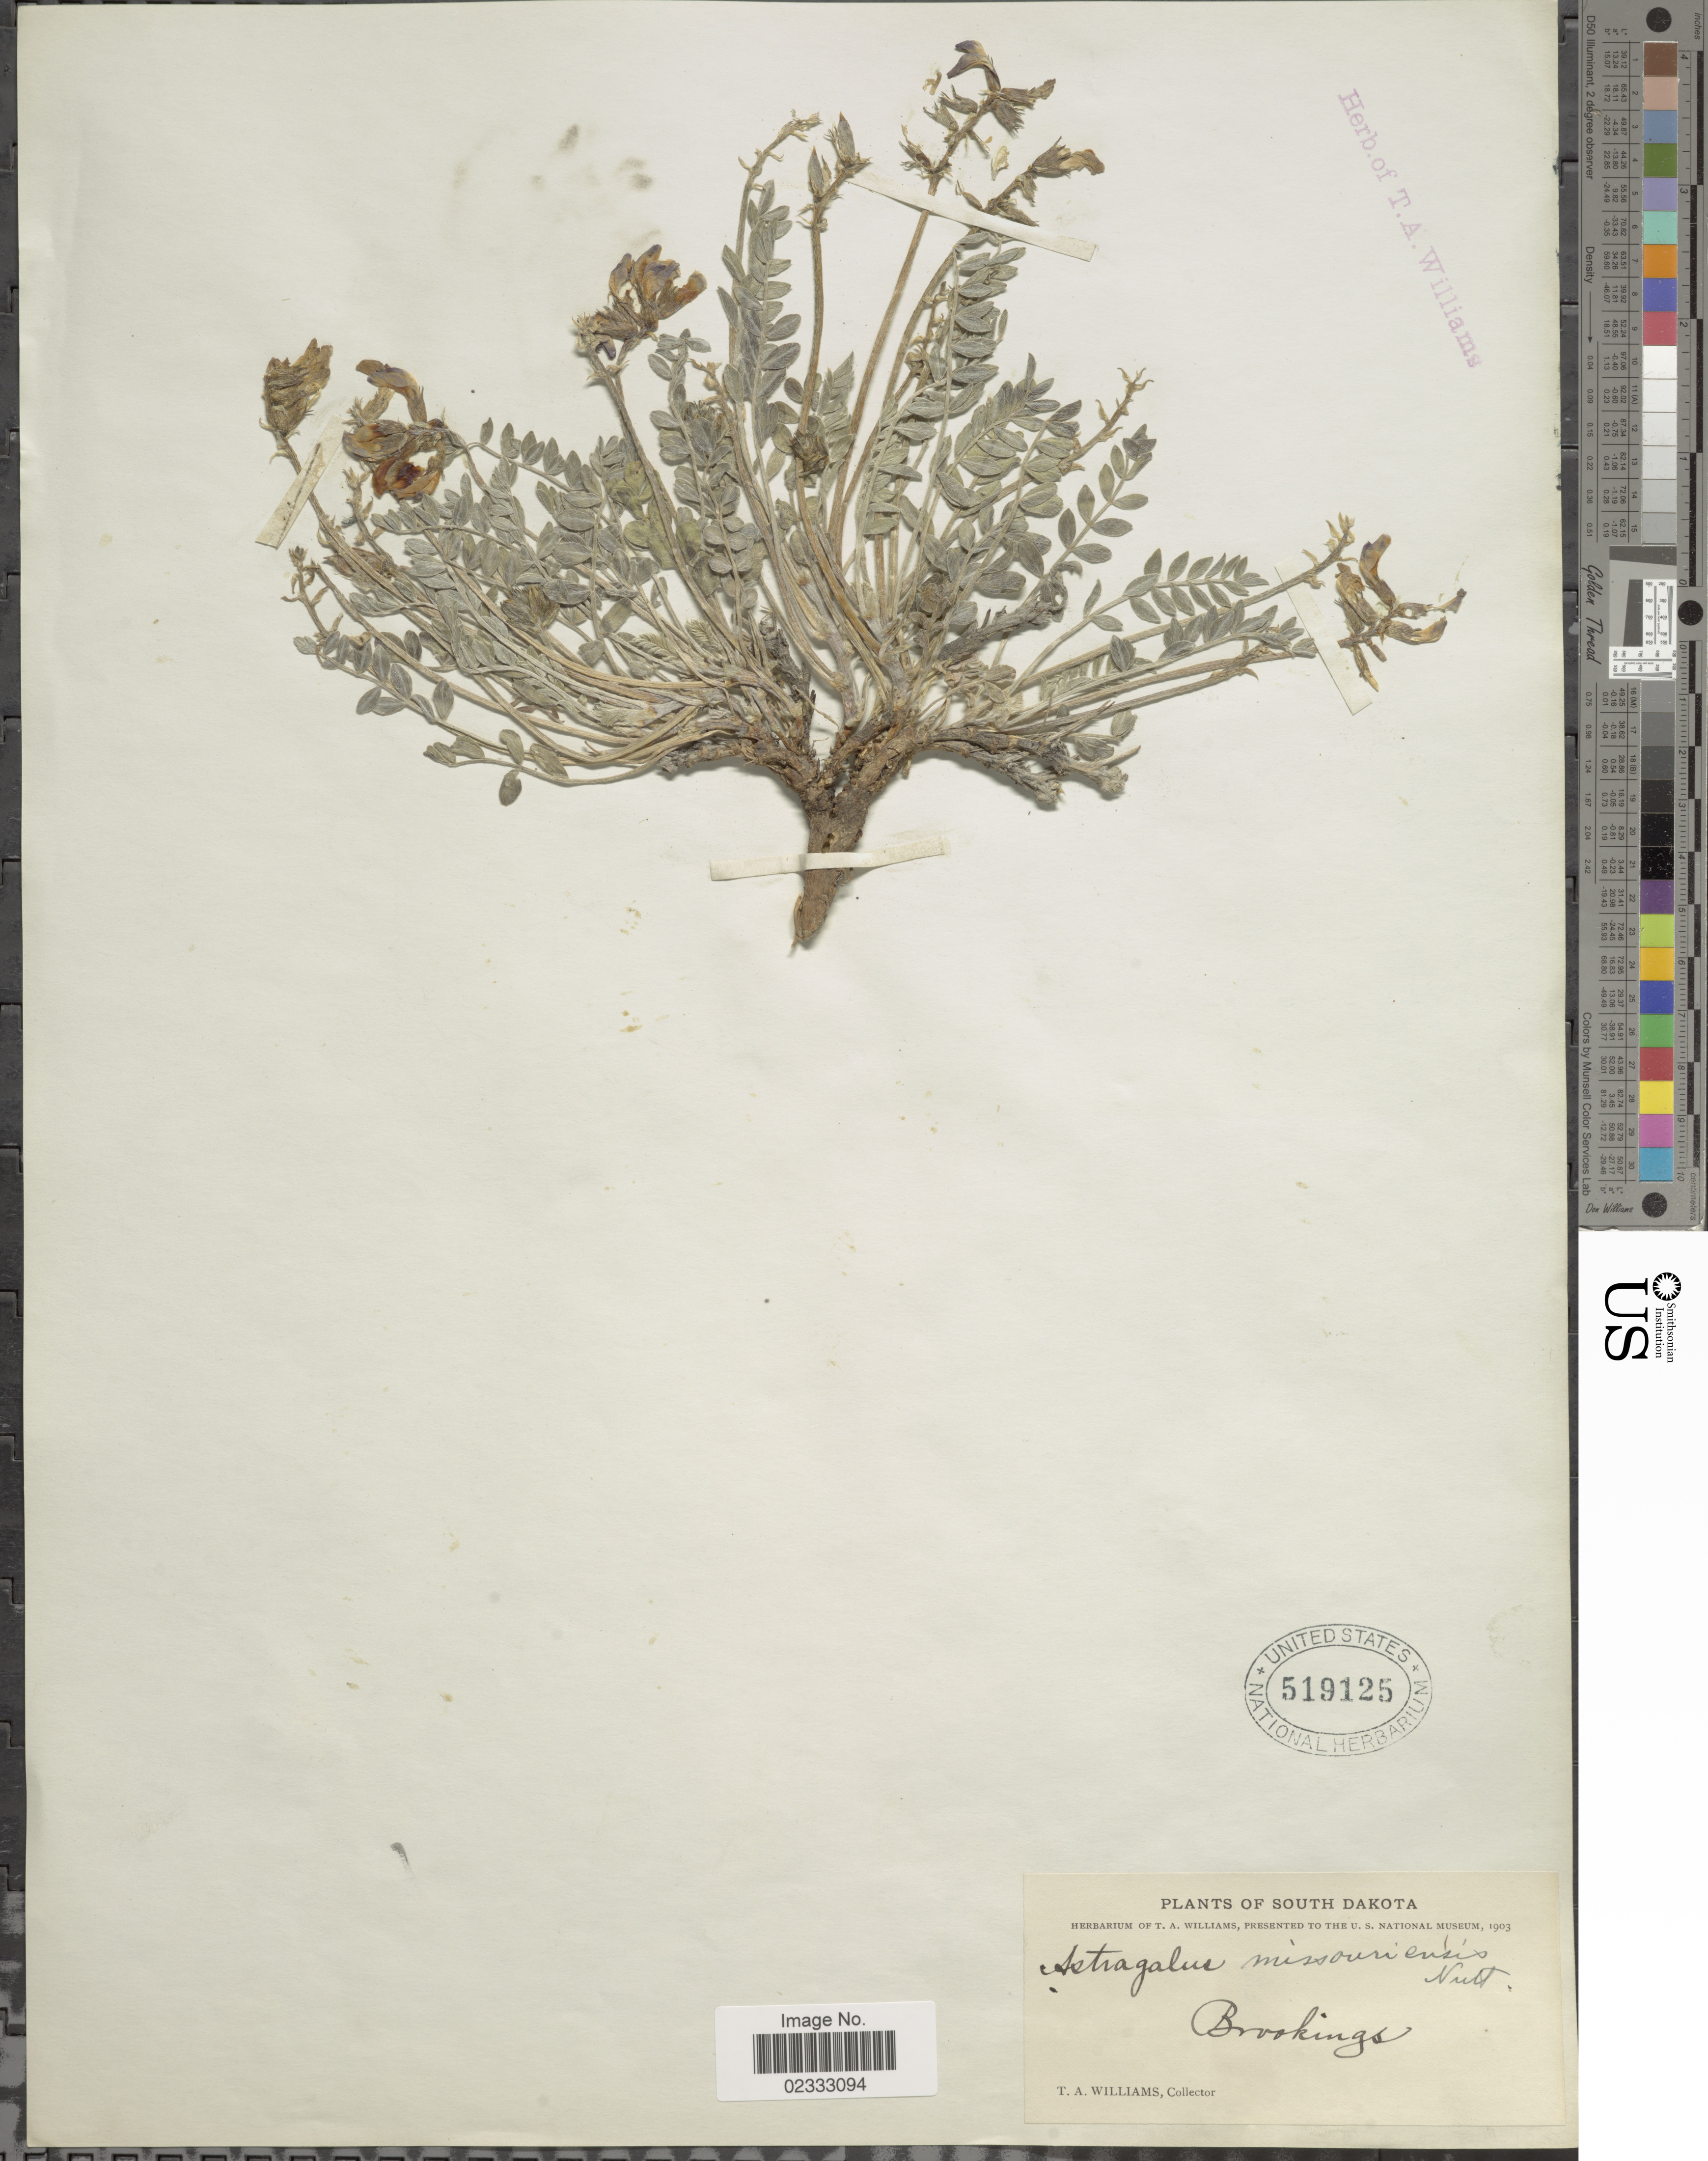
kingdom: Plantae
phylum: Tracheophyta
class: Magnoliopsida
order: Fabales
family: Fabaceae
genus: Astragalus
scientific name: Astragalus missouriensis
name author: Nutt.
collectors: T. A. Williams (herbarium)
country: United States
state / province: South Dakota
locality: South Dakota, Brookings.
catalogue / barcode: US 519125